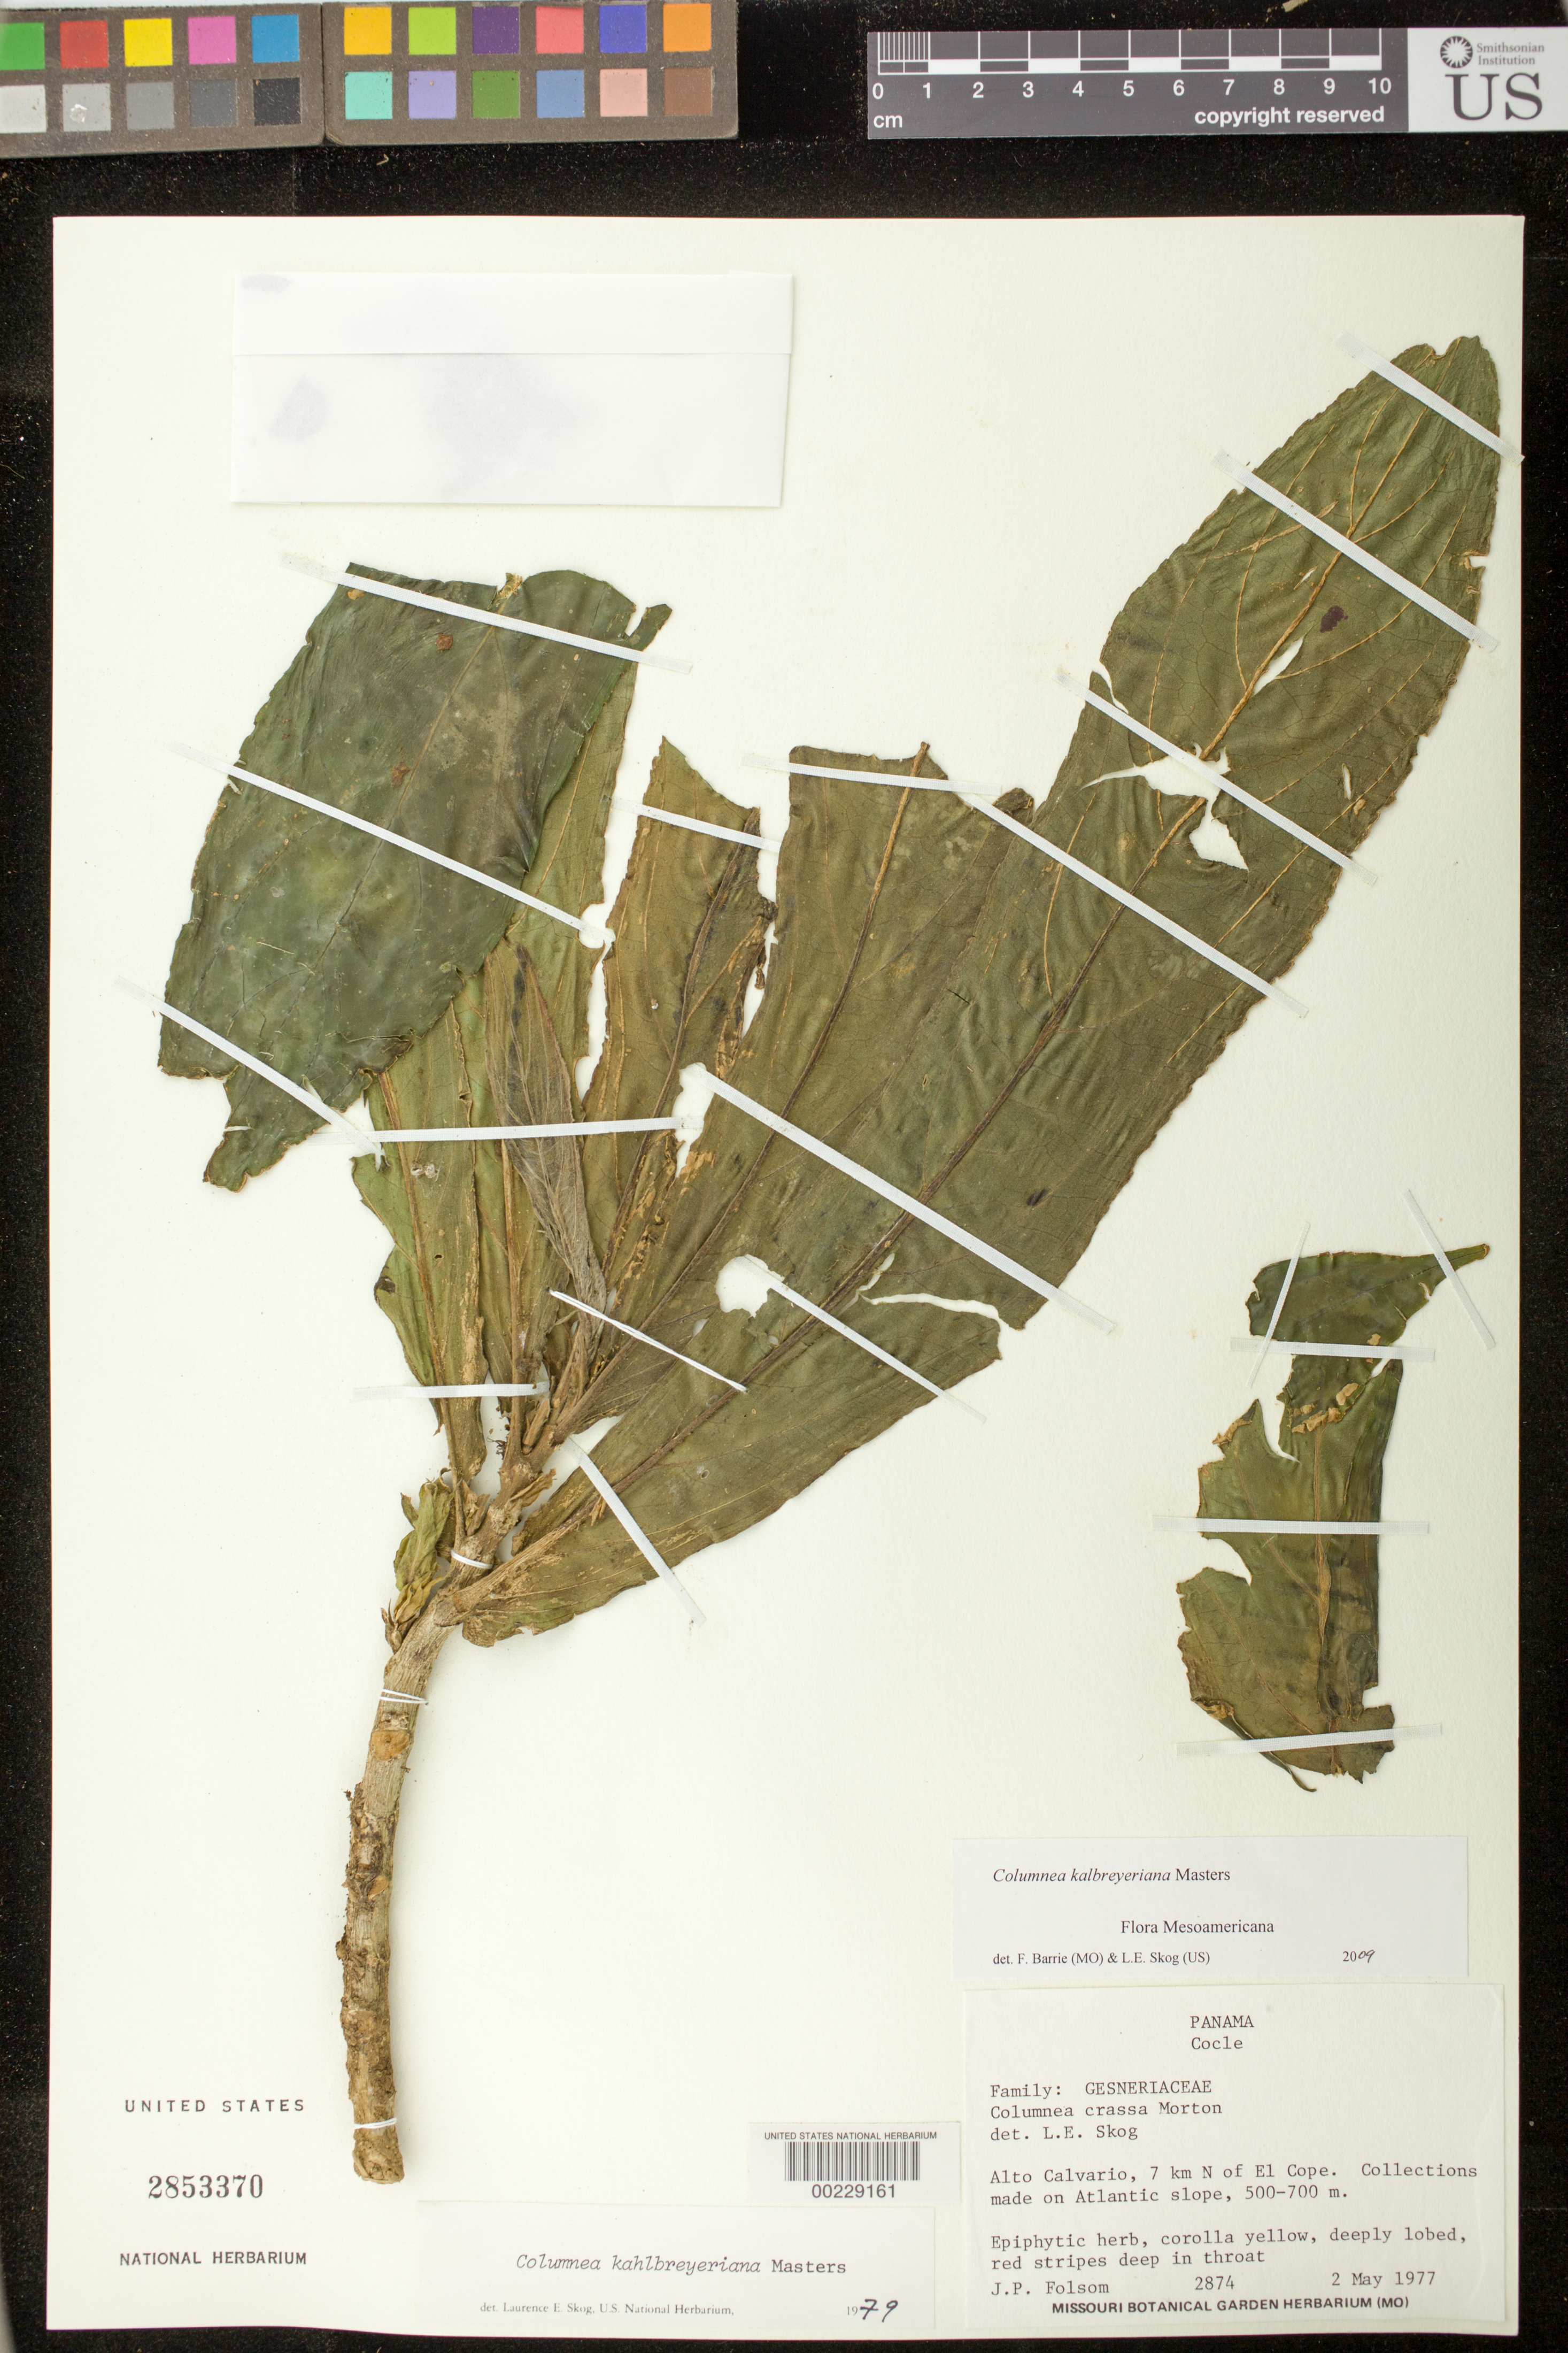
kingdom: Plantae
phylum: Tracheophyta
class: Magnoliopsida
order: Lamiales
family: Gesneriaceae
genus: Columnea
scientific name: Columnea kalbreyeriana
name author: Mast.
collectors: J. P. Folsom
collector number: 2874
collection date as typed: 02 May 1977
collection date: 1977-05-02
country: Panama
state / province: Coclé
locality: Alto Calvario, 7 km N of El Cope, collections made on Atlantic slope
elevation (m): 500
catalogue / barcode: US 2853370